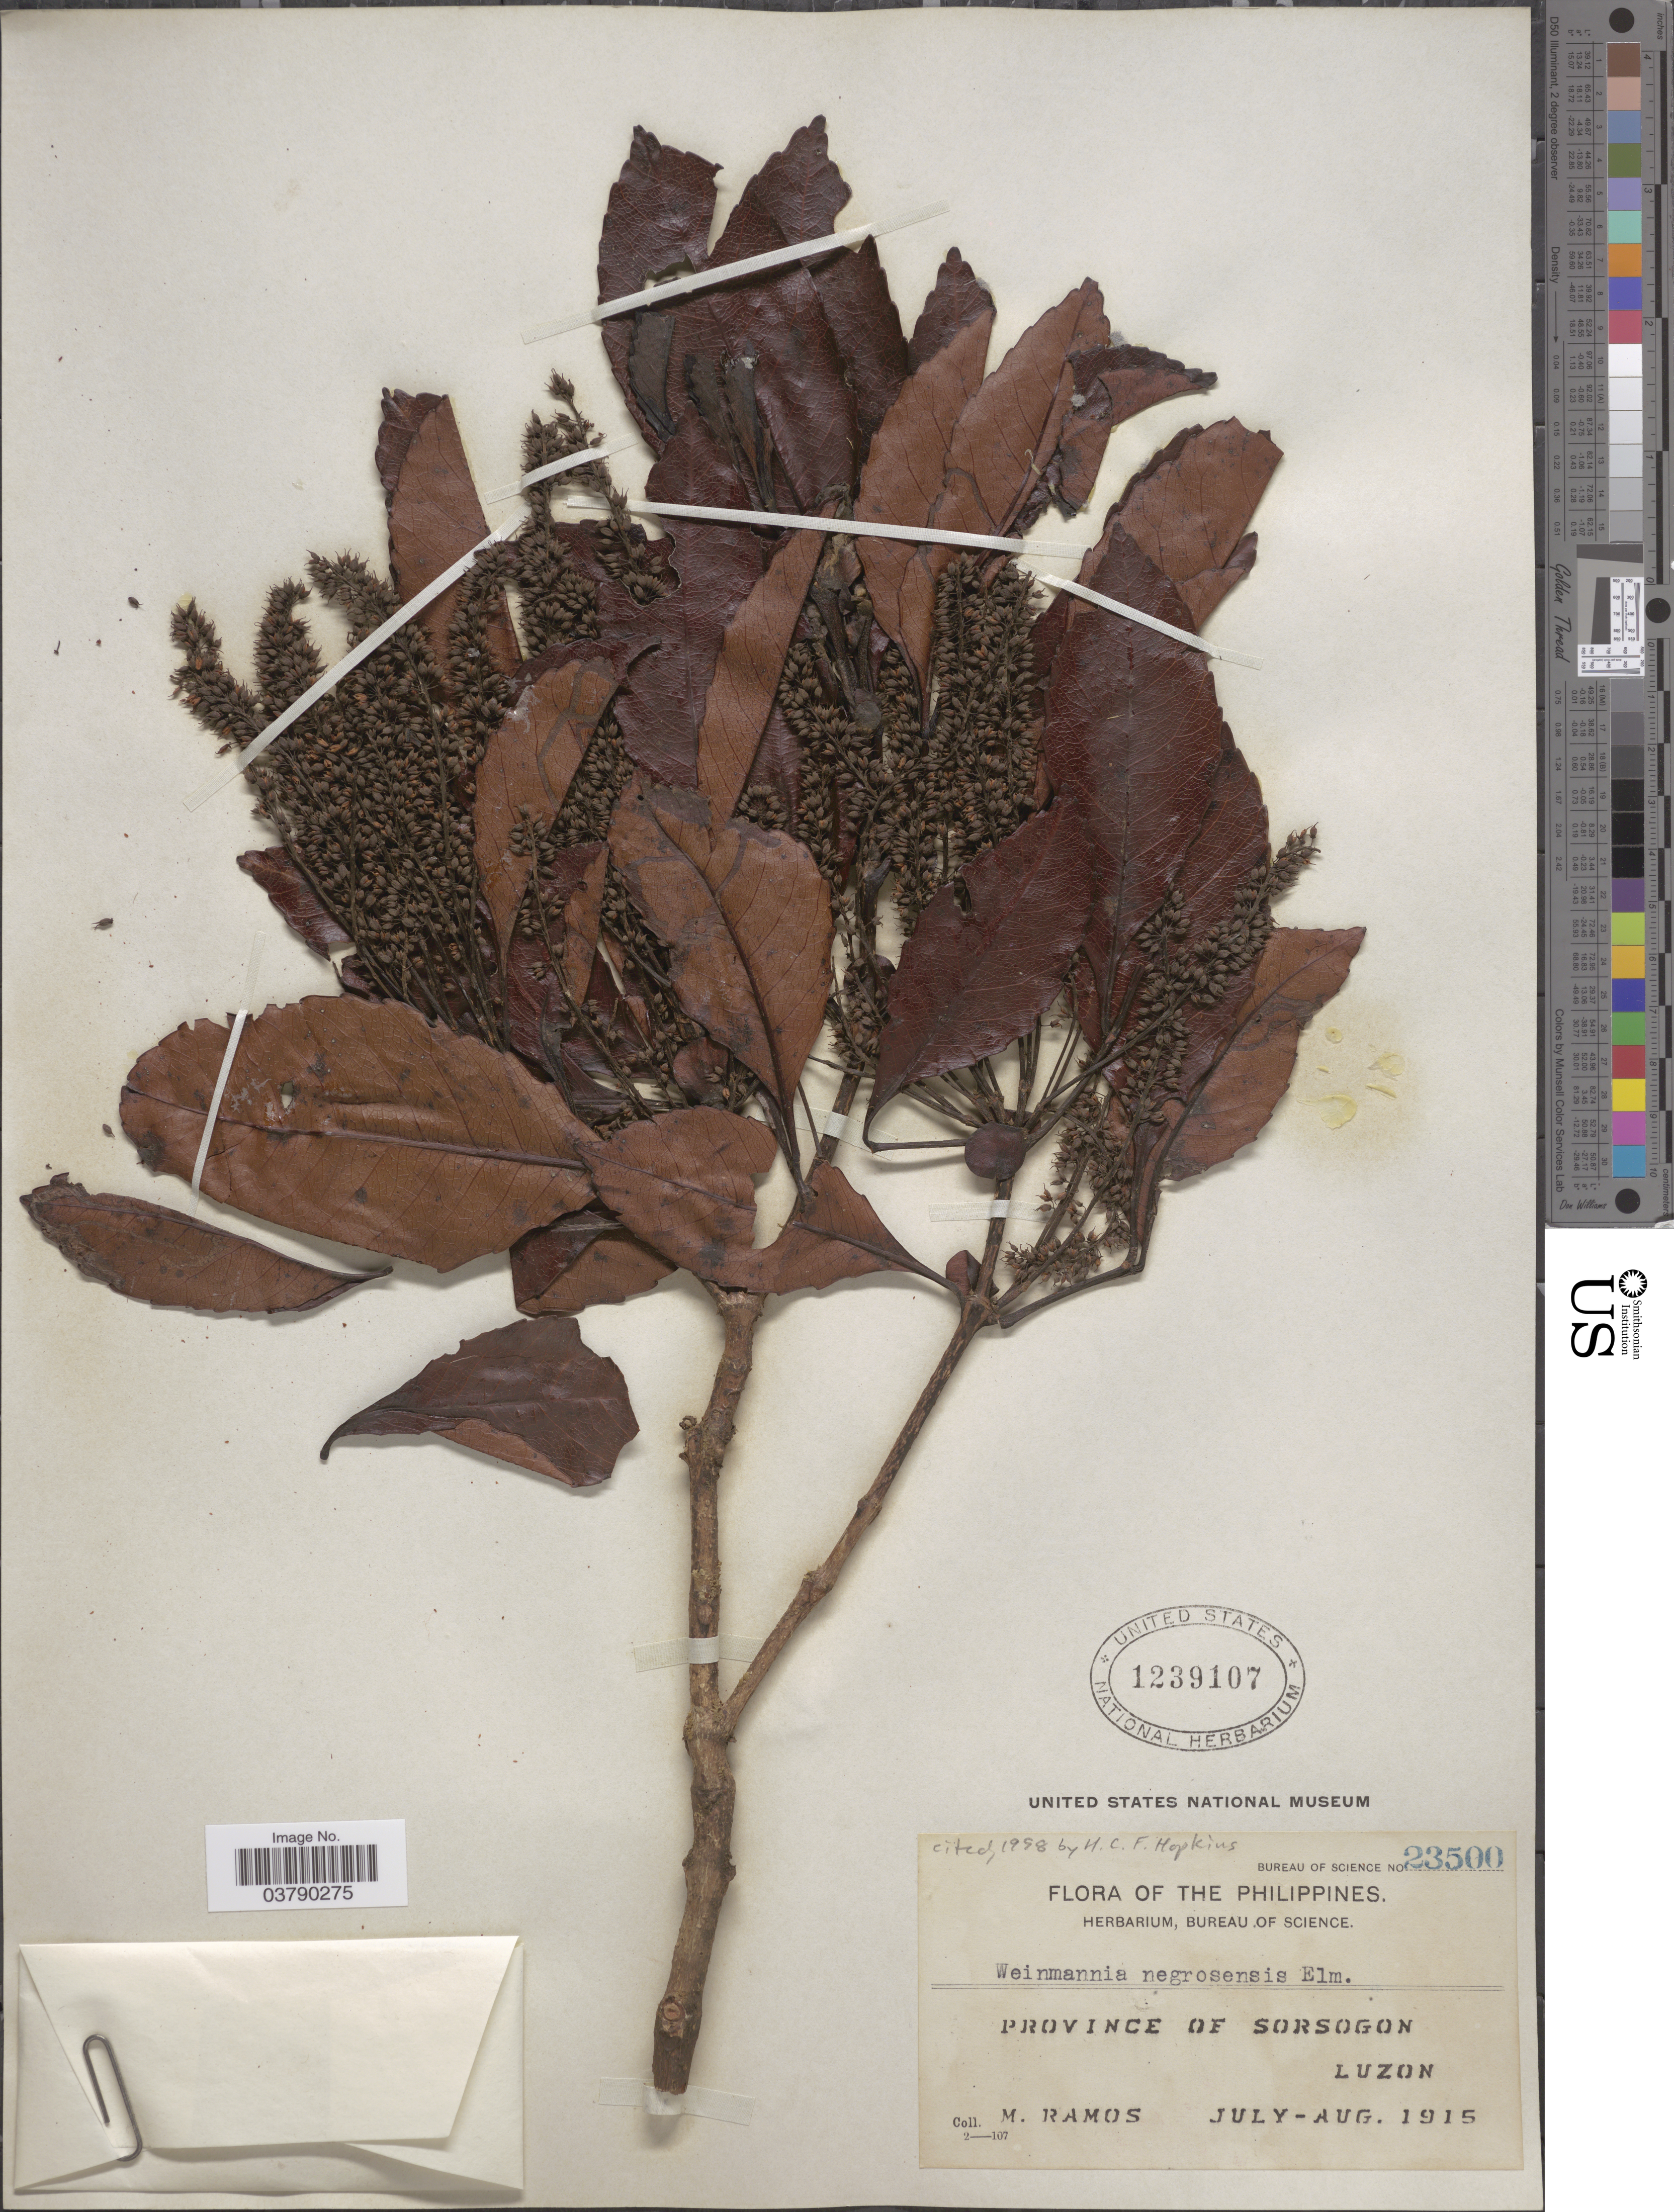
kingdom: Plantae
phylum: Tracheophyta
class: Magnoliopsida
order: Oxalidales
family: Cunoniaceae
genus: Pterophylla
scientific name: Pterophylla negrosensis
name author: (Elmer) Pillon & H.C. Hopkins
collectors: M. Ramos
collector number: Bureau of Science 23500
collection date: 1915-07/1915-08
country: Philippines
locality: Province of Sorsogon. Luzon.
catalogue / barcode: US 1239107